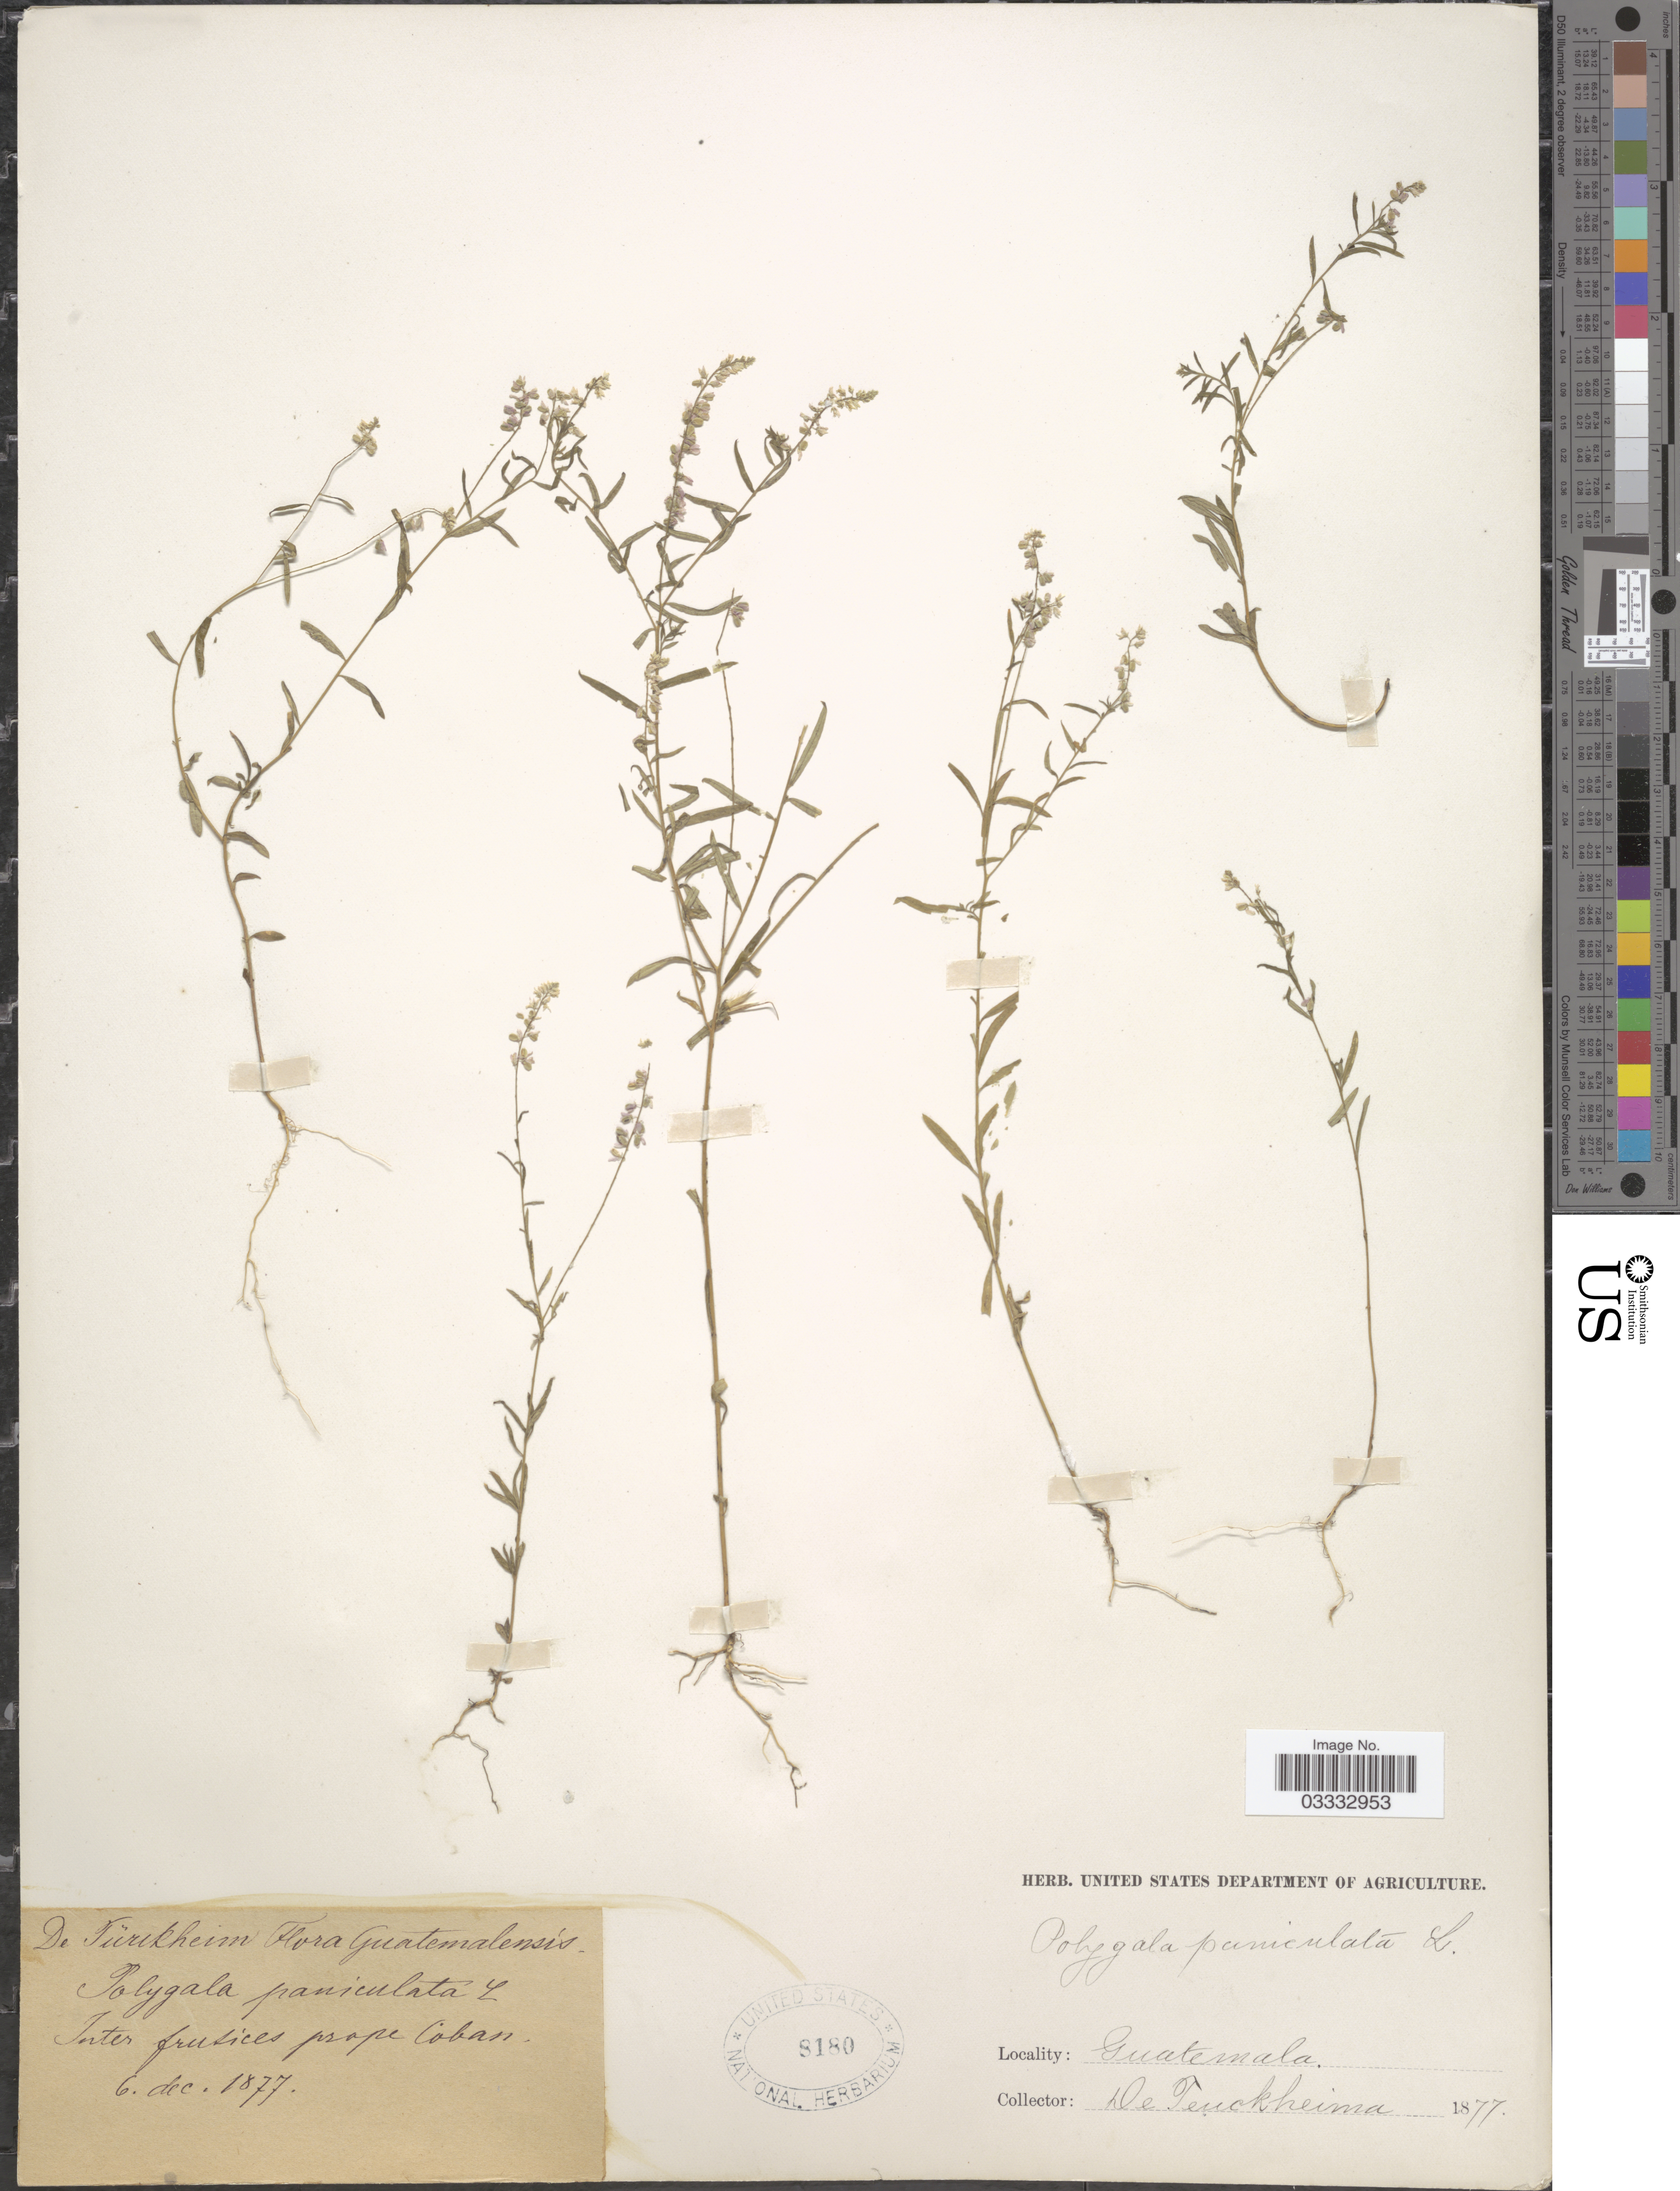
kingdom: Plantae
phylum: Tracheophyta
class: Magnoliopsida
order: Fabales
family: Polygalaceae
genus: Polygala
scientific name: Polygala paniculata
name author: L.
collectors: -. De Türckheim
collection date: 1877-12-06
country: Guatemala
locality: Prope Coban.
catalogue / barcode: US 8180